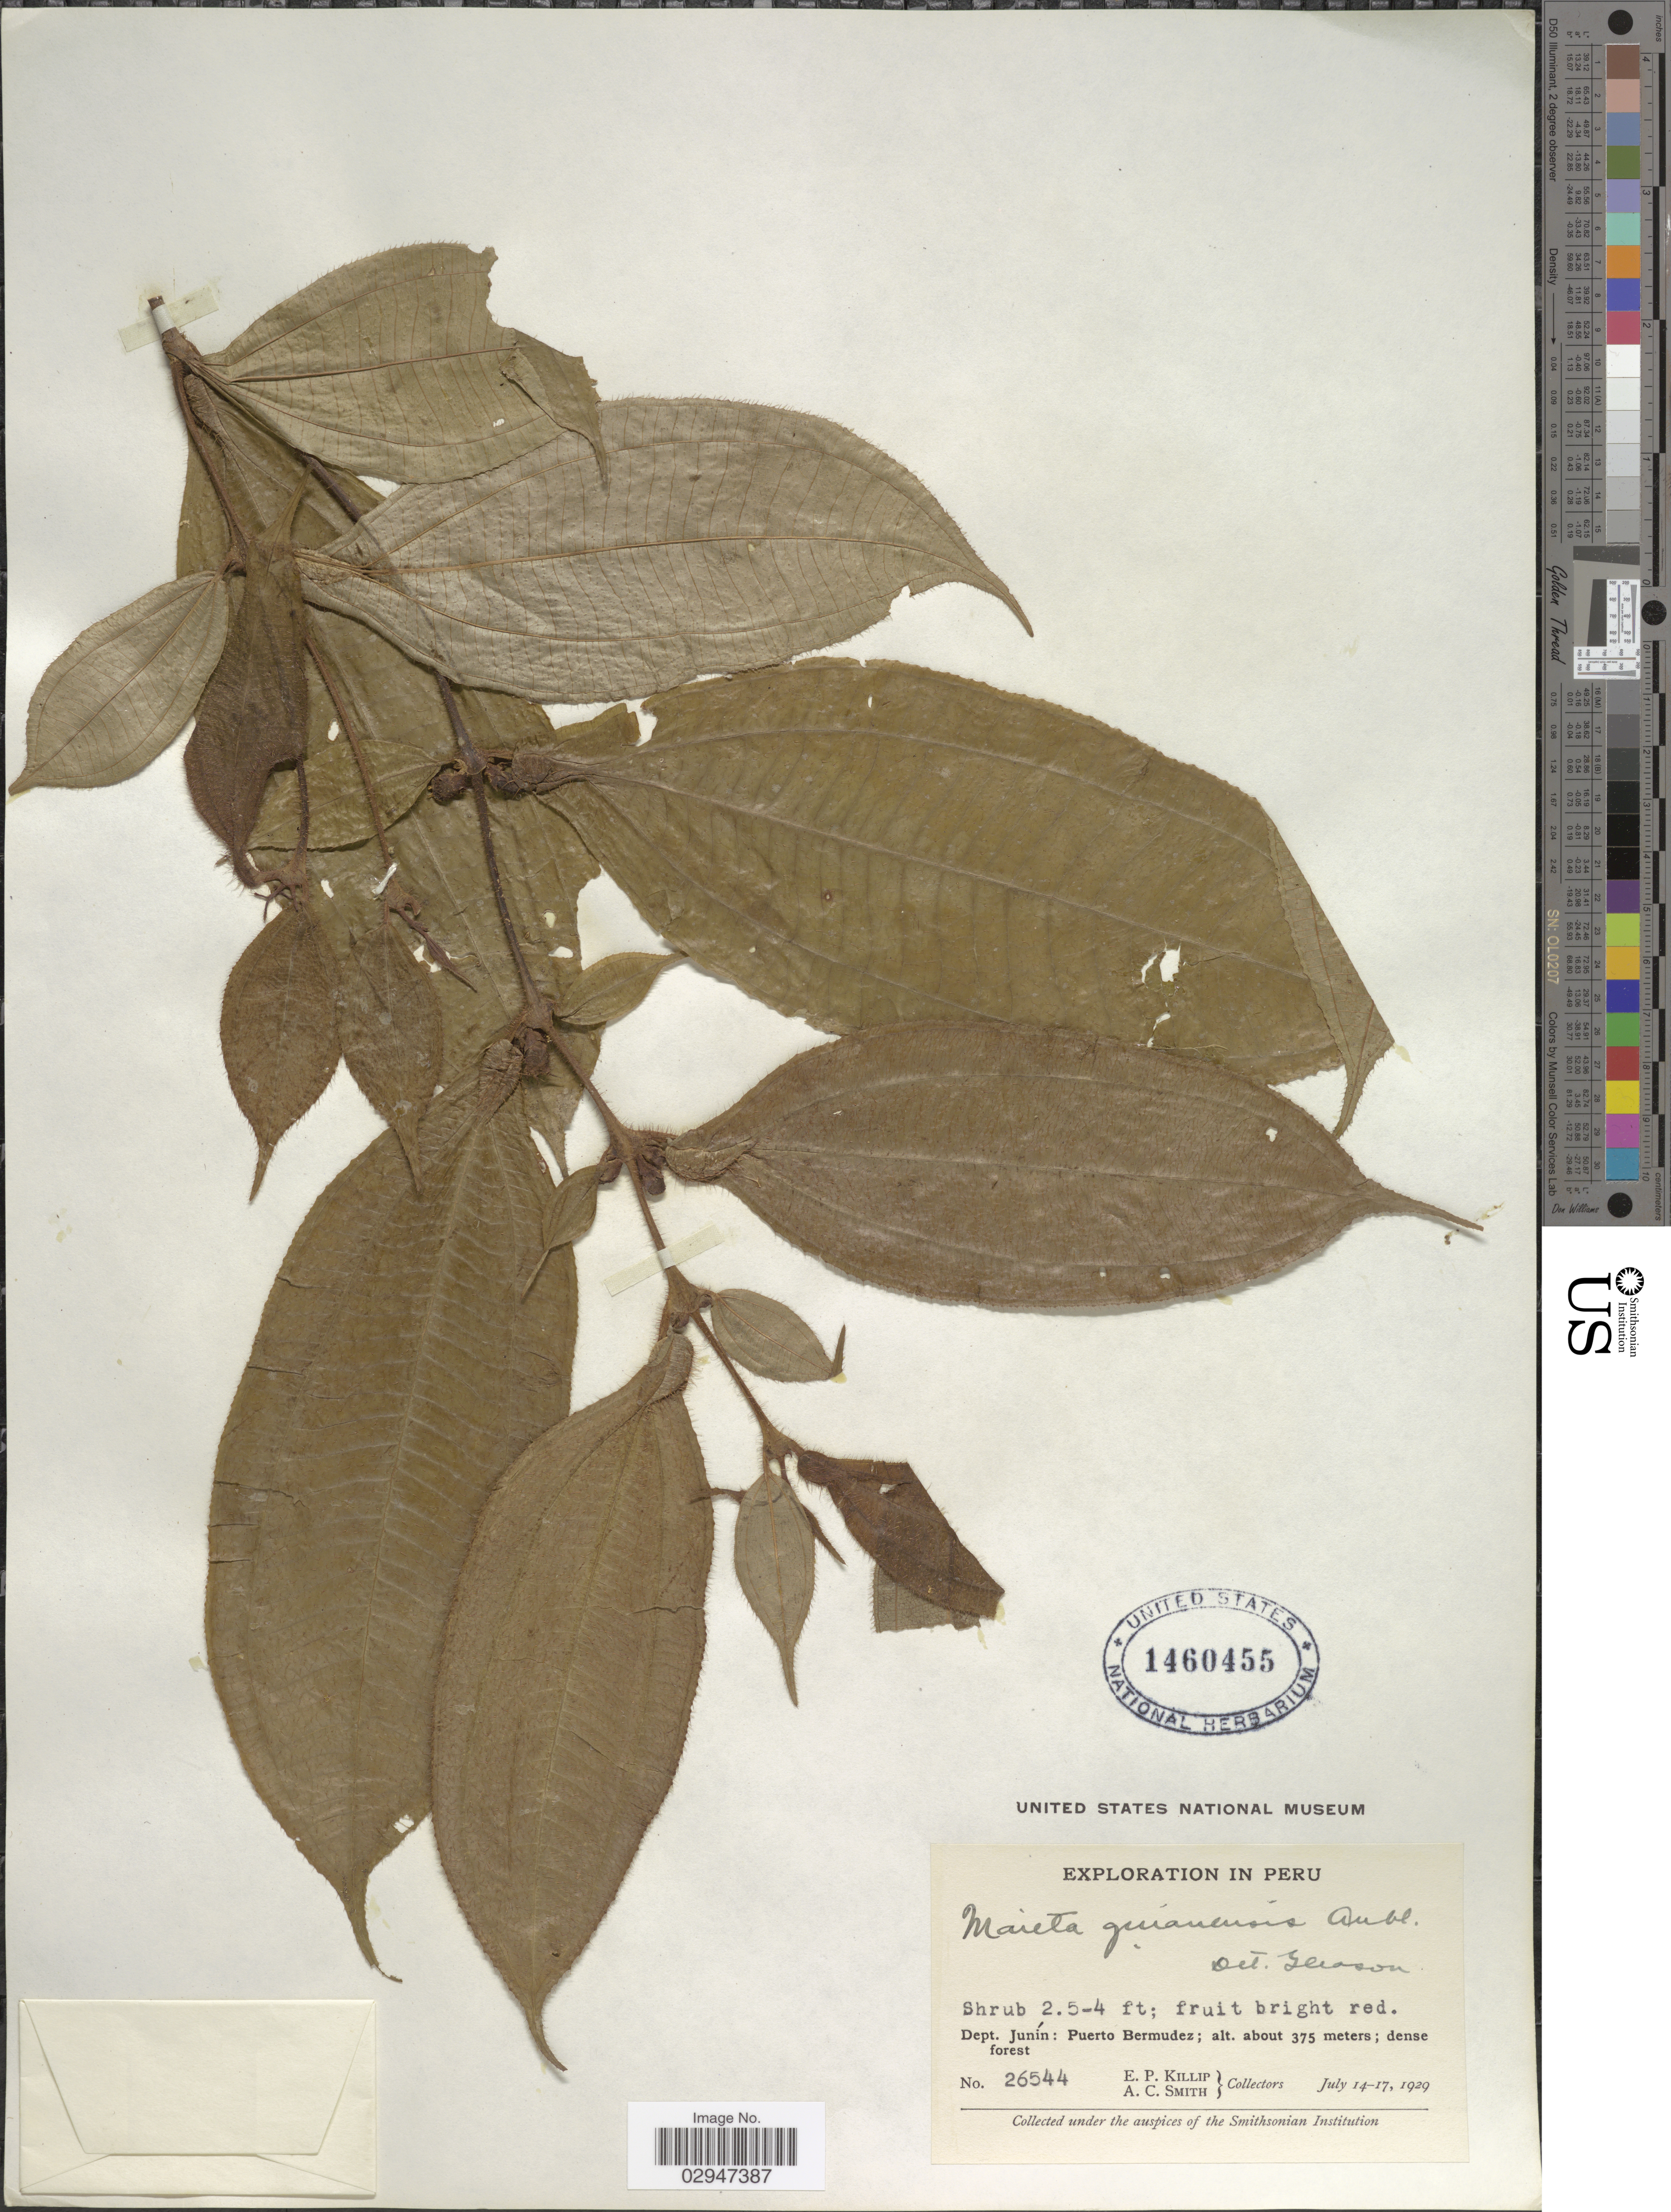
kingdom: Plantae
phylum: Tracheophyta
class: Magnoliopsida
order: Myrtales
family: Melastomataceae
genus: Maieta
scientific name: Maieta guianensis var. guianensis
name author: Aubl.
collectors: E. P. Killip & A. C. Smith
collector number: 26544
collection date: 1929-07-14/1929-07-17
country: Peru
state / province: Junín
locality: Dept. Junín: Puerto Bermudez.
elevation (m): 375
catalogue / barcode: US 1460455